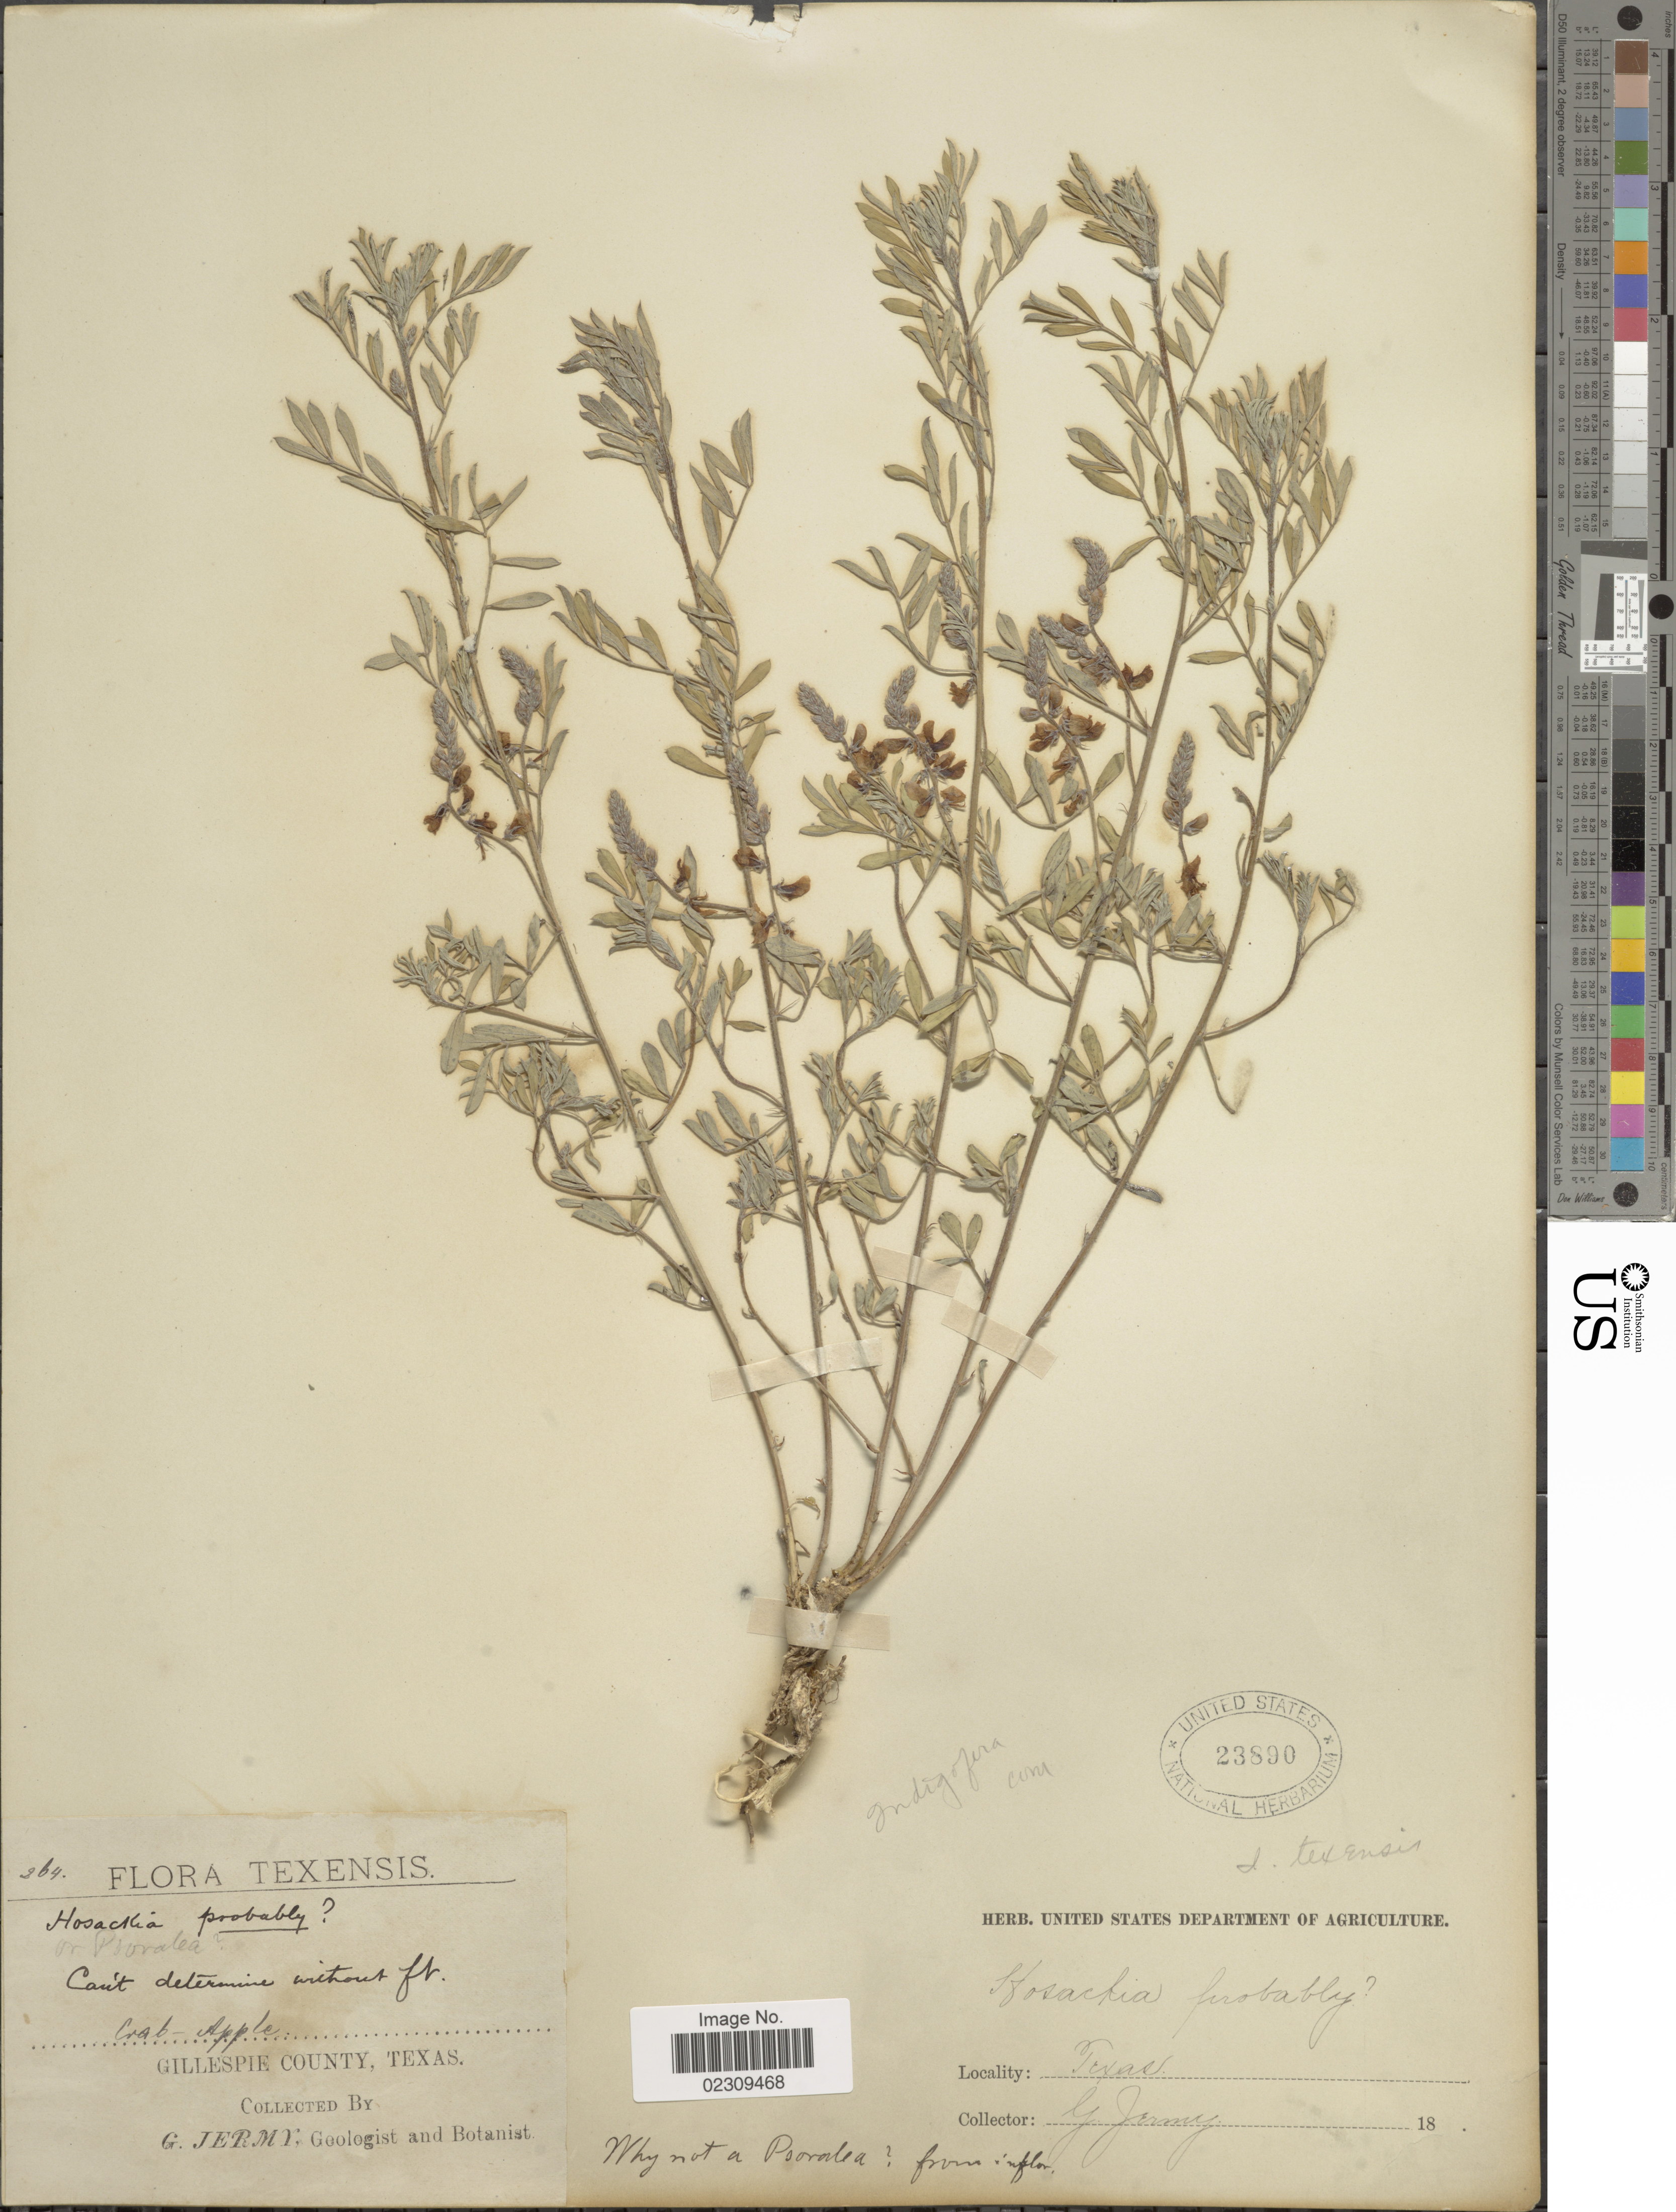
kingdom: Plantae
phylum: Tracheophyta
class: Magnoliopsida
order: Fabales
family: Fabaceae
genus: Indigofera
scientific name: Indigofera leptosepala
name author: Nutt.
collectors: G. Jermy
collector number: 364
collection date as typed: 18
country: United States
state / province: Texas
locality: Gillespie County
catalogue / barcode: US 23890